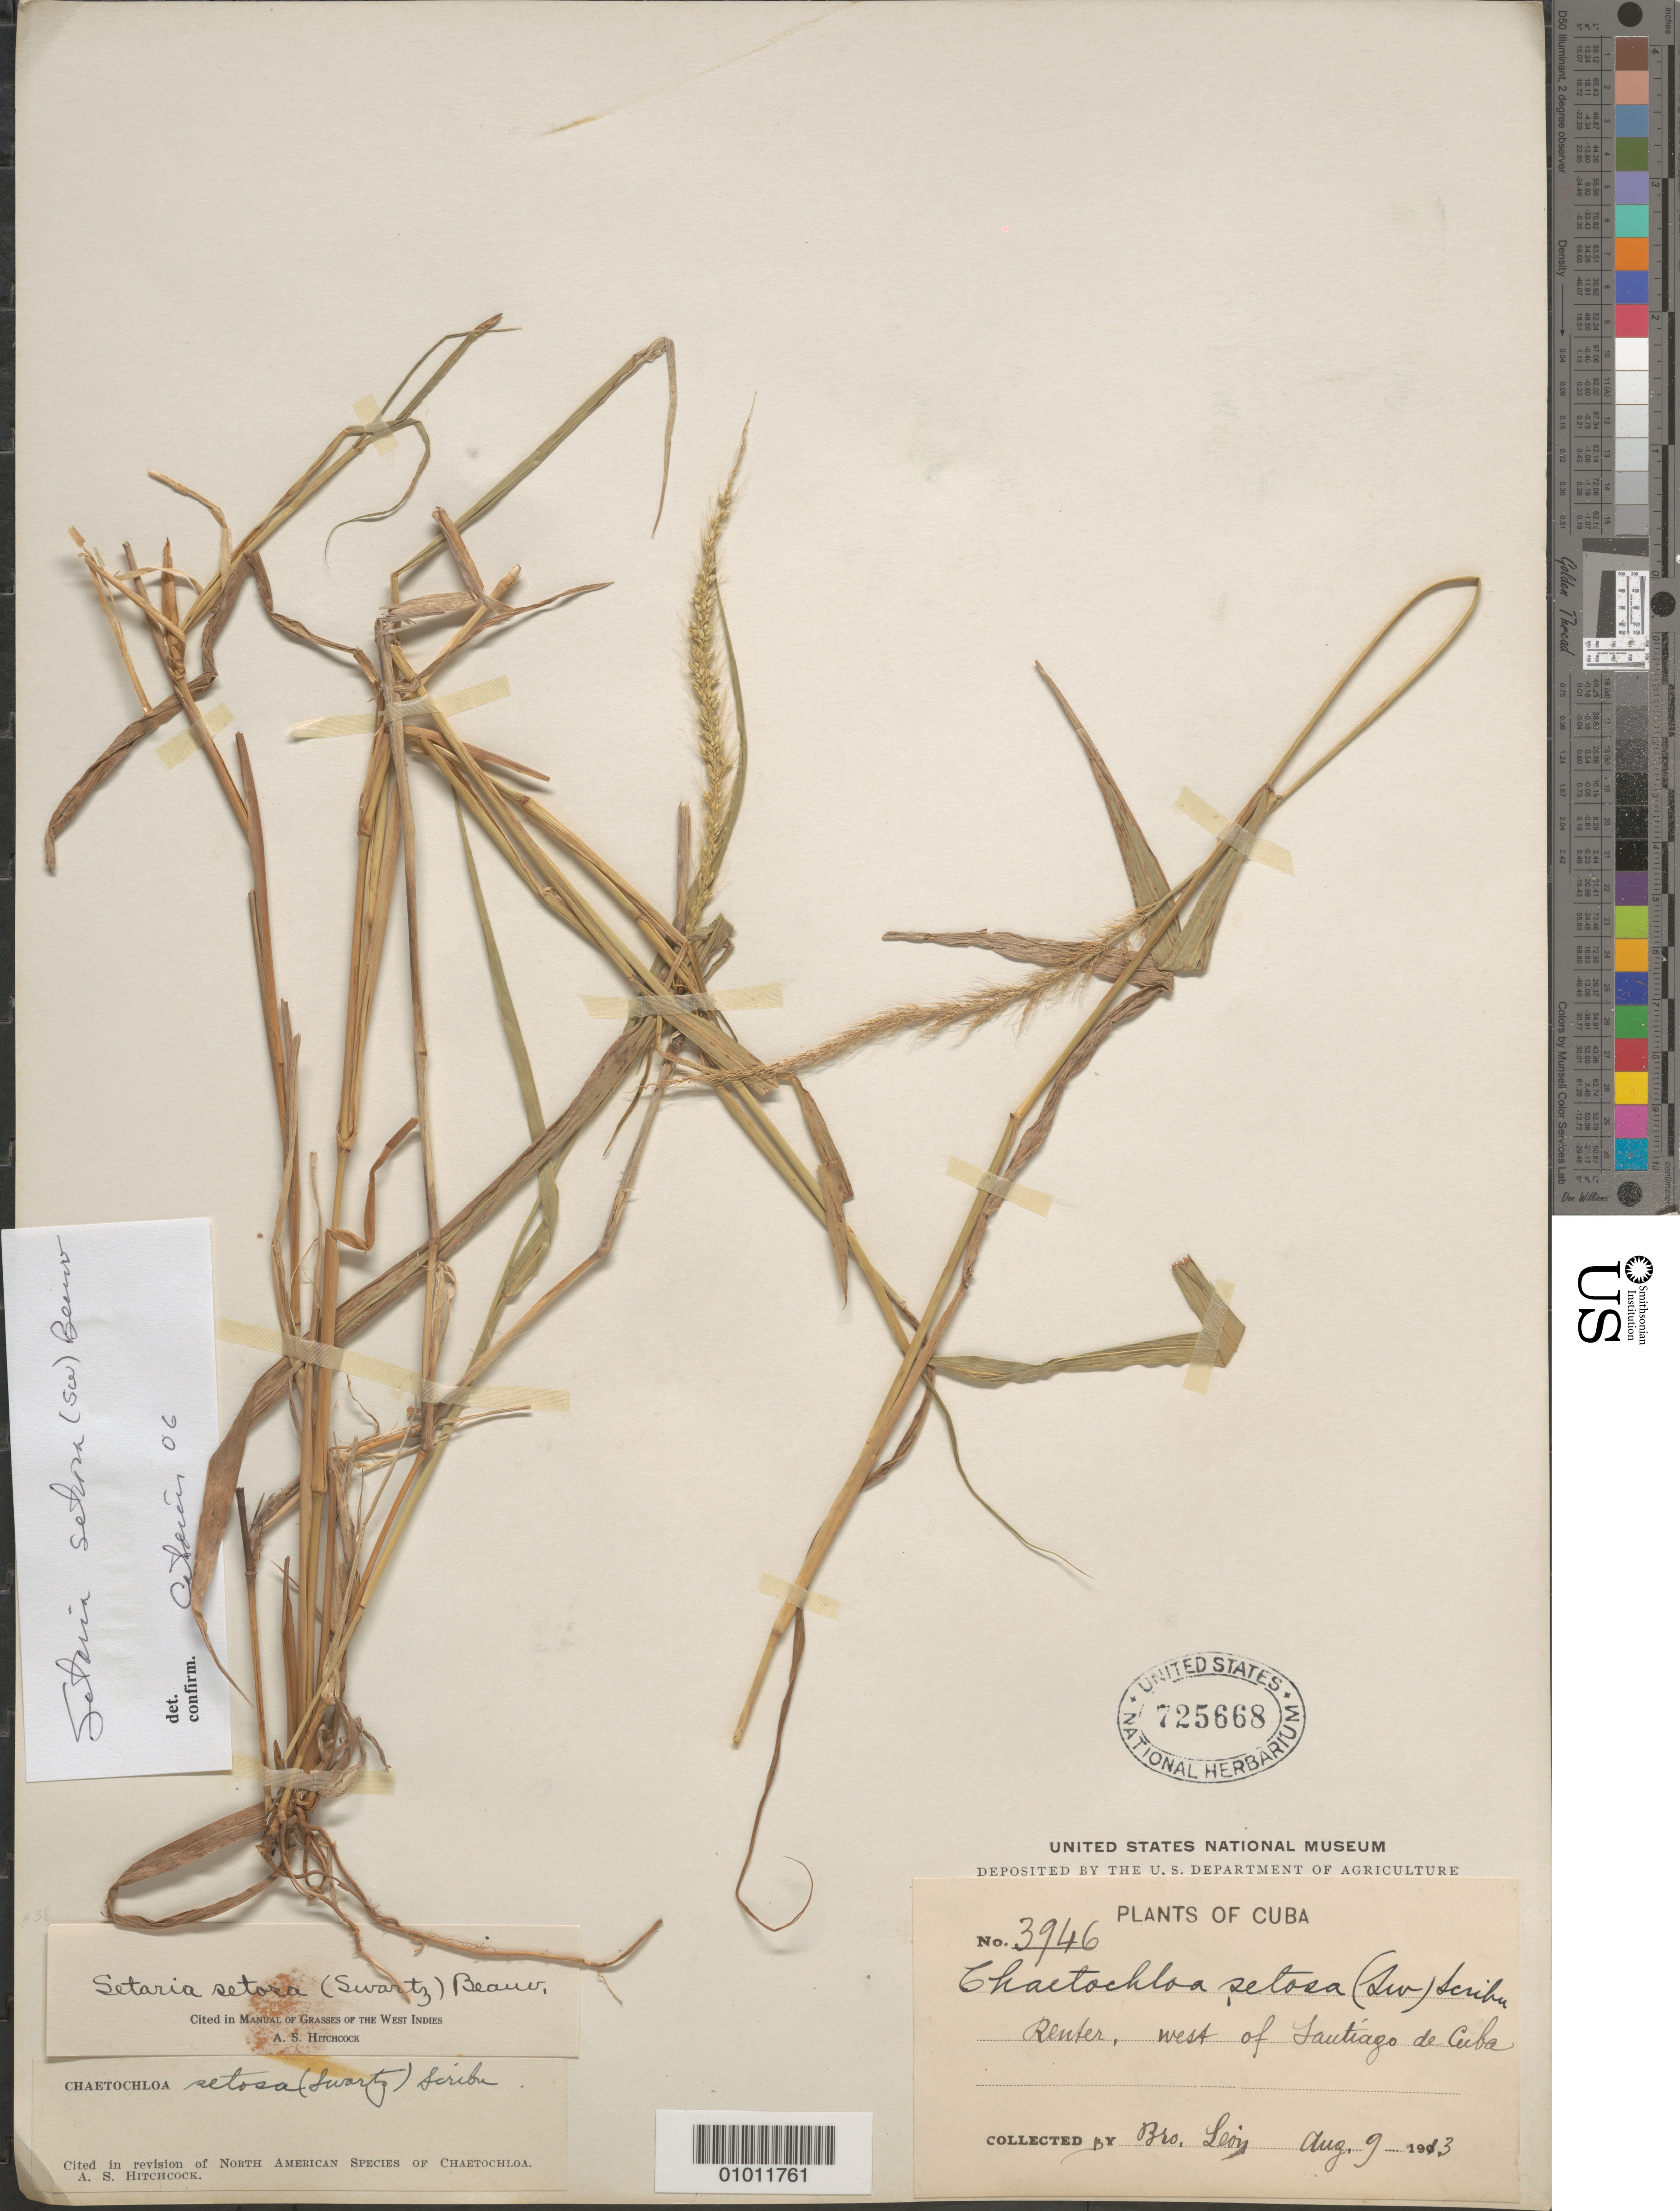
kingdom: Plantae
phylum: Tracheophyta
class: Liliopsida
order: Poales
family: Poaceae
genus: Setaria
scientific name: Setaria setosa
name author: (Sw.) P. Beauv.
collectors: Bro. León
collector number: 3946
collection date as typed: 09 Aug 1913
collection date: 1913-08-09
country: Cuba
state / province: Santiago de Cuba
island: Cuba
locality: Renter, W of Santiago de Cuba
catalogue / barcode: US 725668